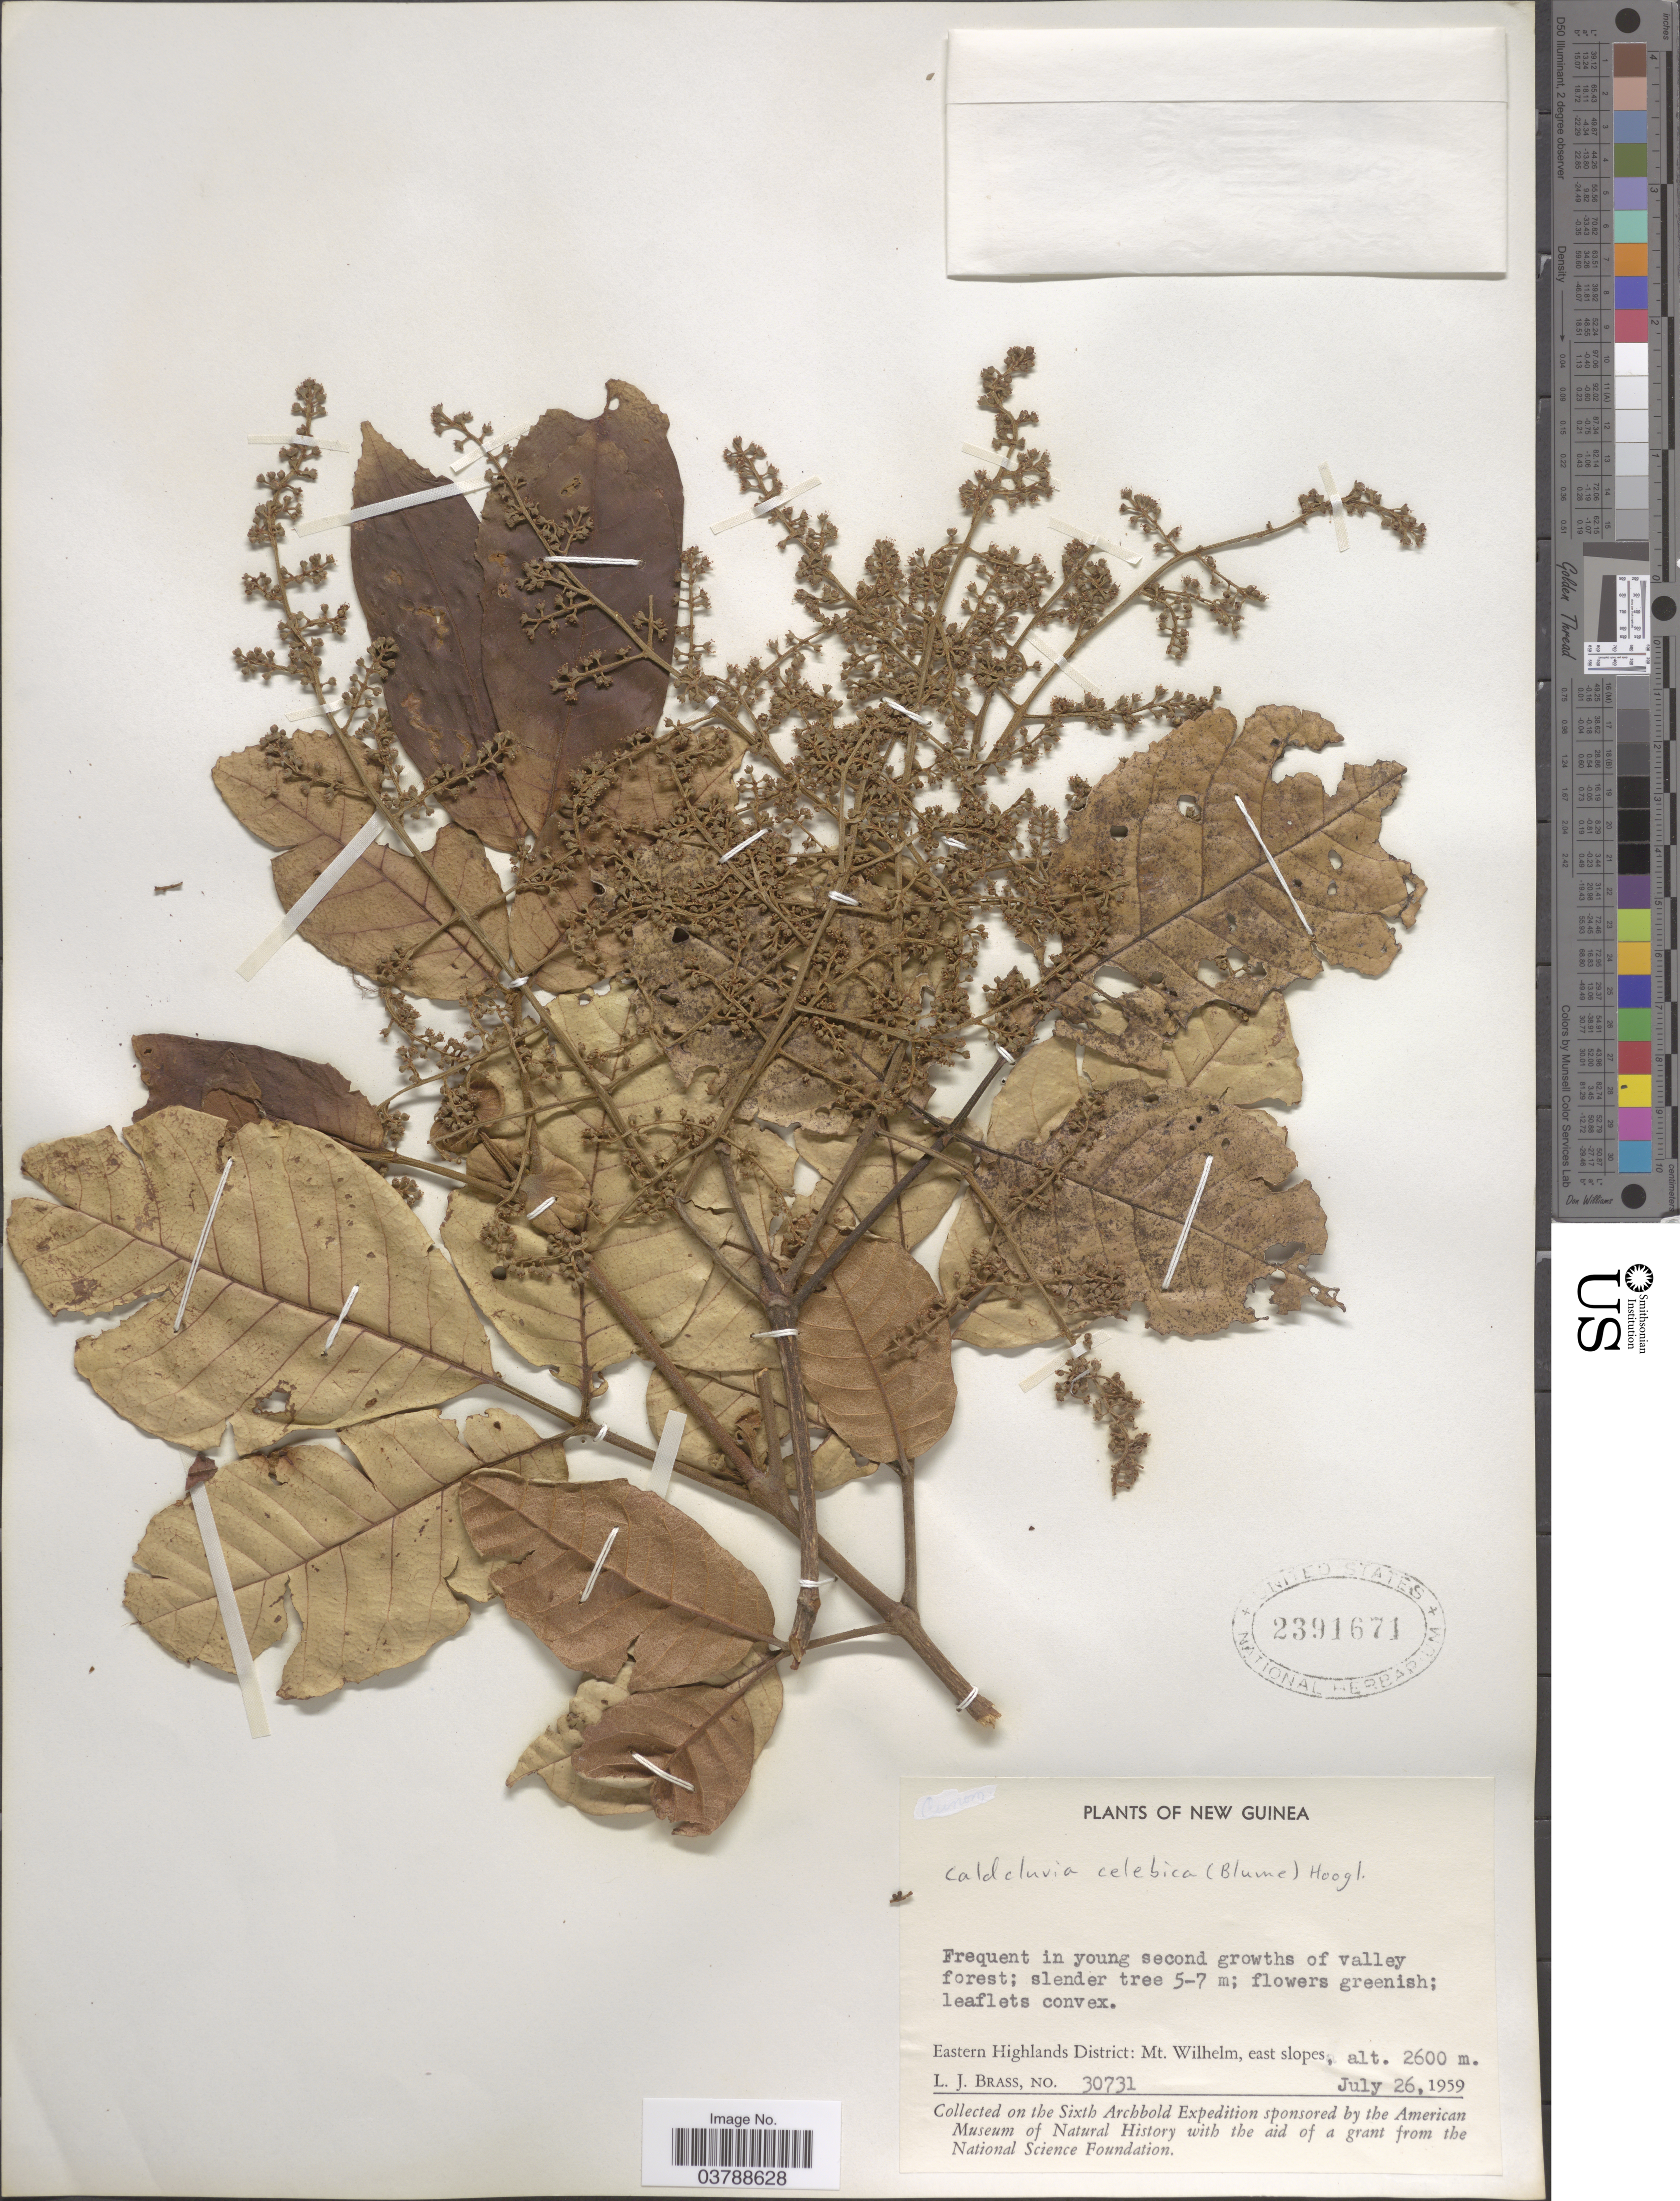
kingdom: Plantae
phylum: Tracheophyta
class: Magnoliopsida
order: Oxalidales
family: Cunoniaceae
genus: Caldcluvia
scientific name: Caldcluvia celebica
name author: (Blume) Hoogland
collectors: L. J. Brass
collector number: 30731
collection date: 1959-07-26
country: Papua New Guinea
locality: New Guinea. Eastern Highlands District: Mt. Wilhelm, east slopes.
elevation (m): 2600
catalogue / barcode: US 2391671